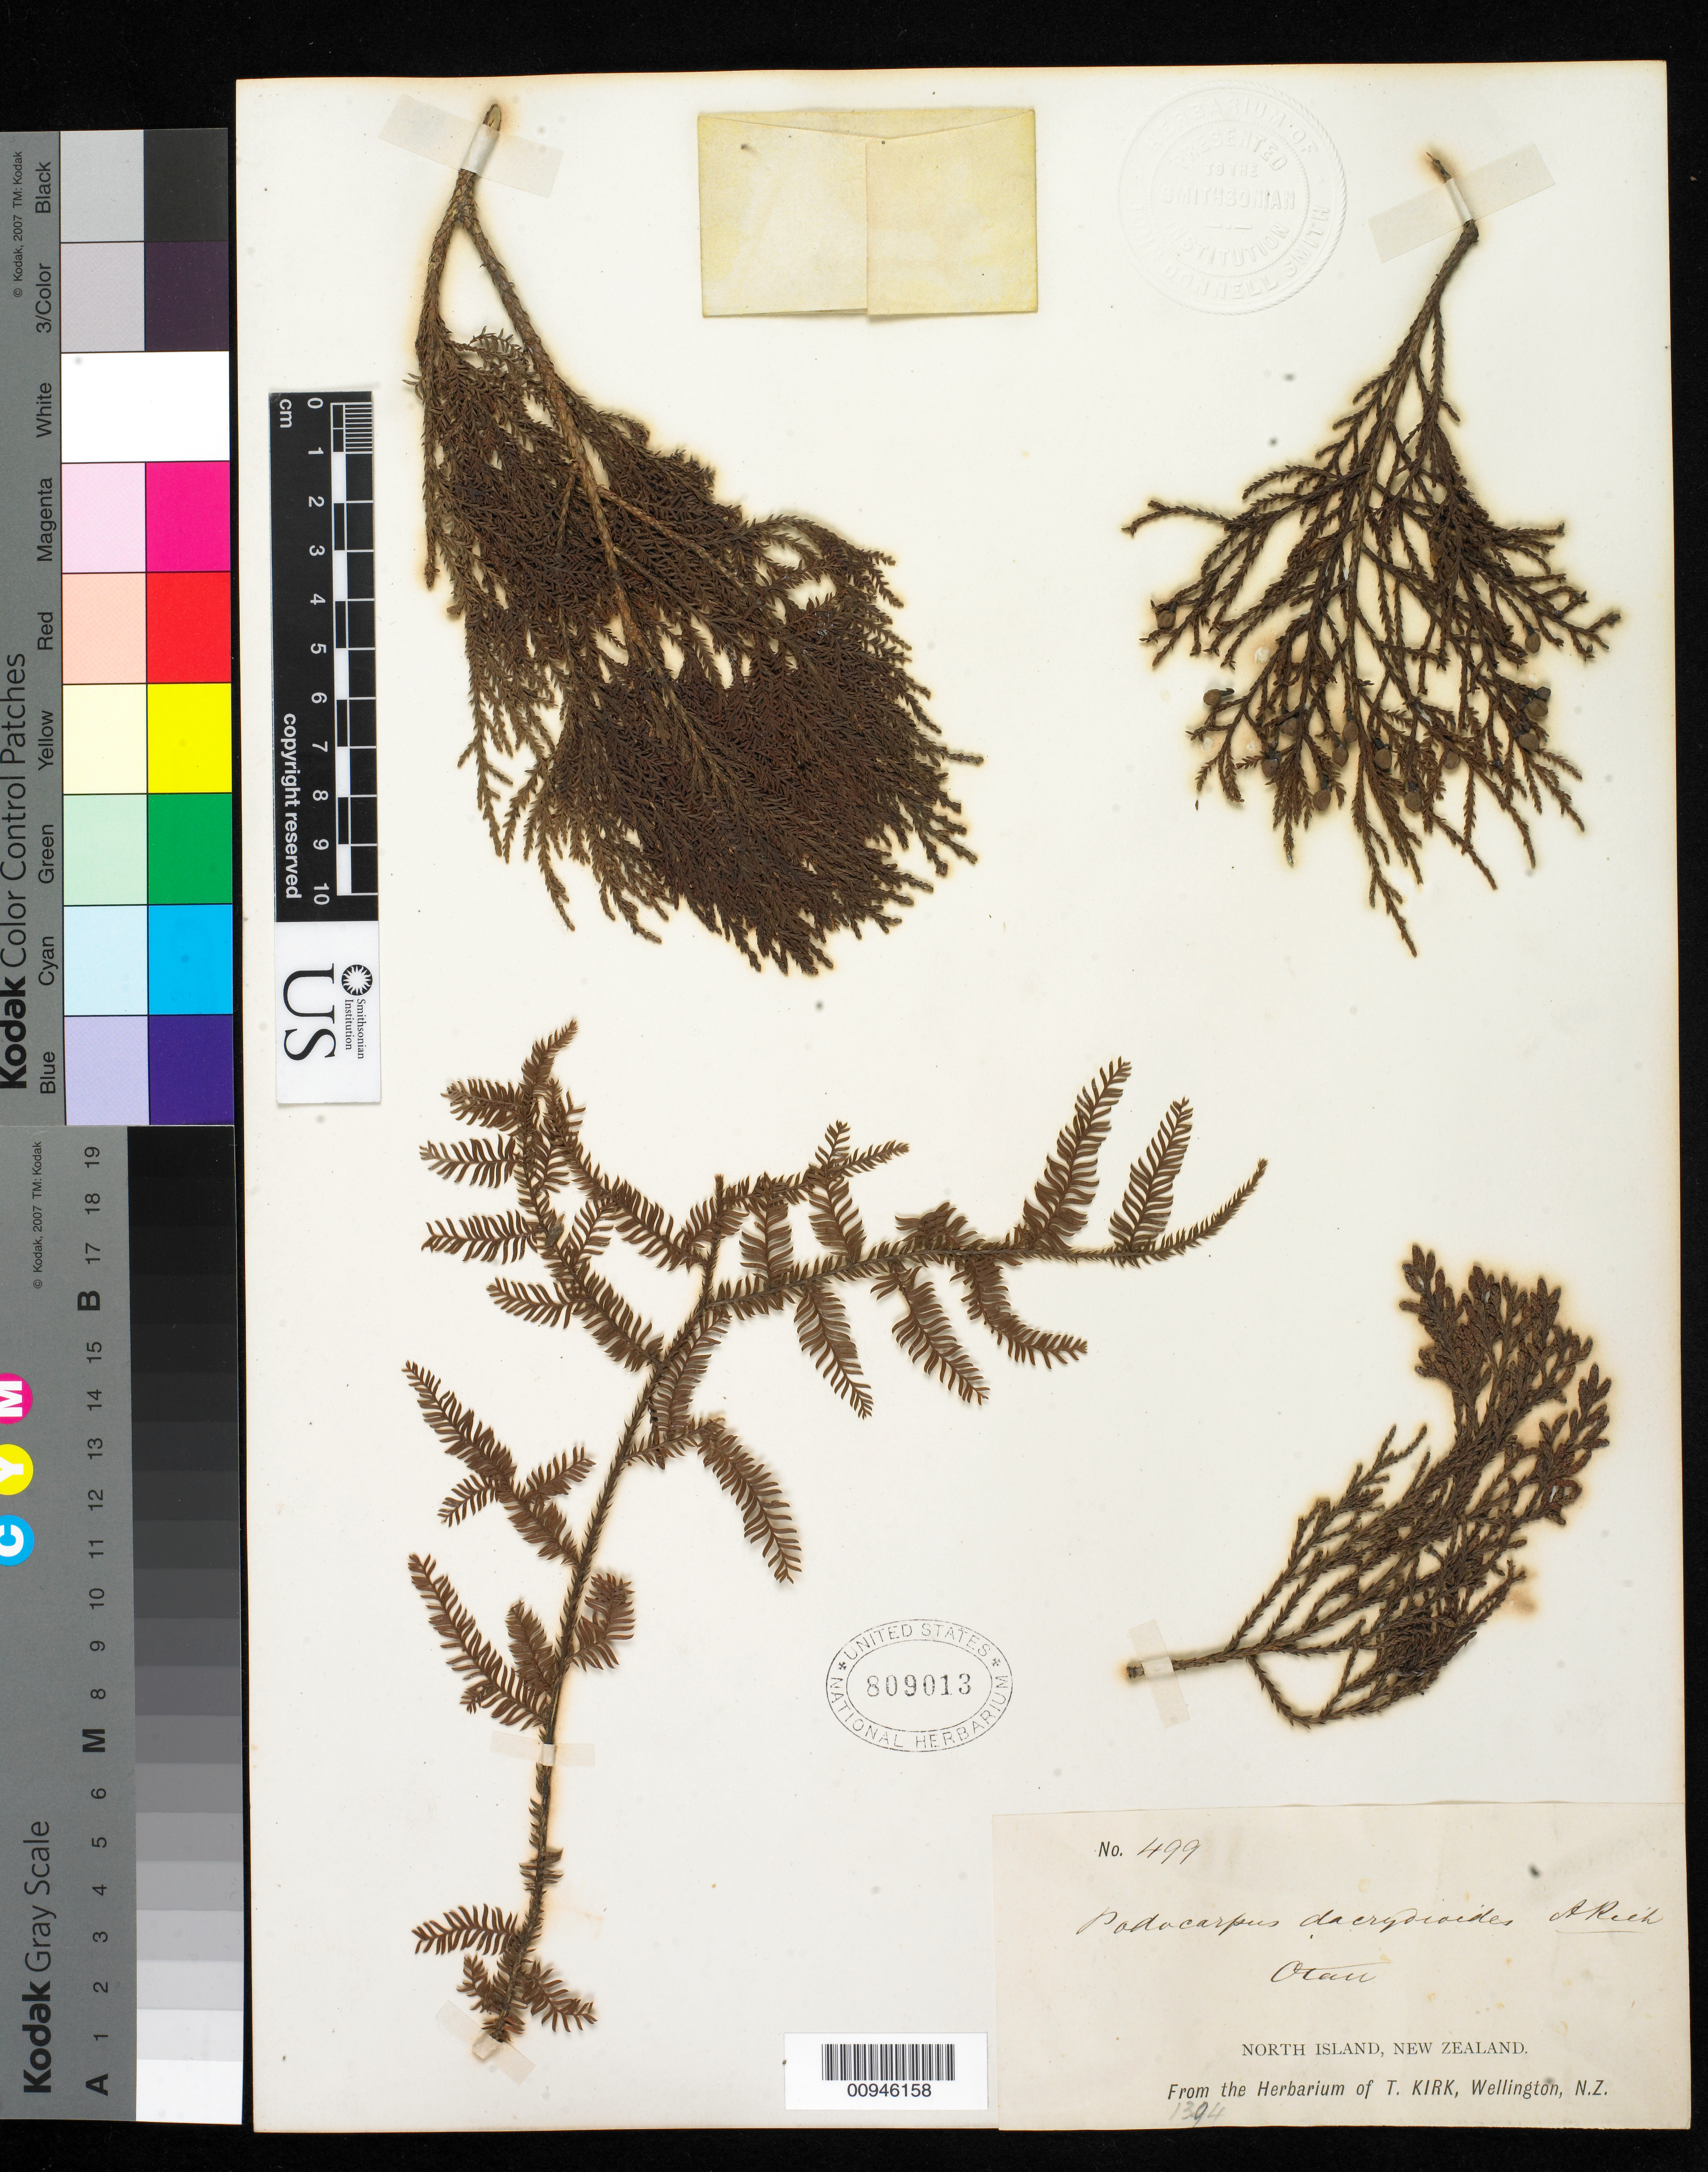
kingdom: Plantae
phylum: Tracheophyta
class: Pinopsida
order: Pinales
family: Podocarpaceae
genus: Podocarpus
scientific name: Podocarpus dacrydioides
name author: A. Rich.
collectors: T. Kirk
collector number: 499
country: New Zealand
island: North I.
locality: Otau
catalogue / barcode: US 809013